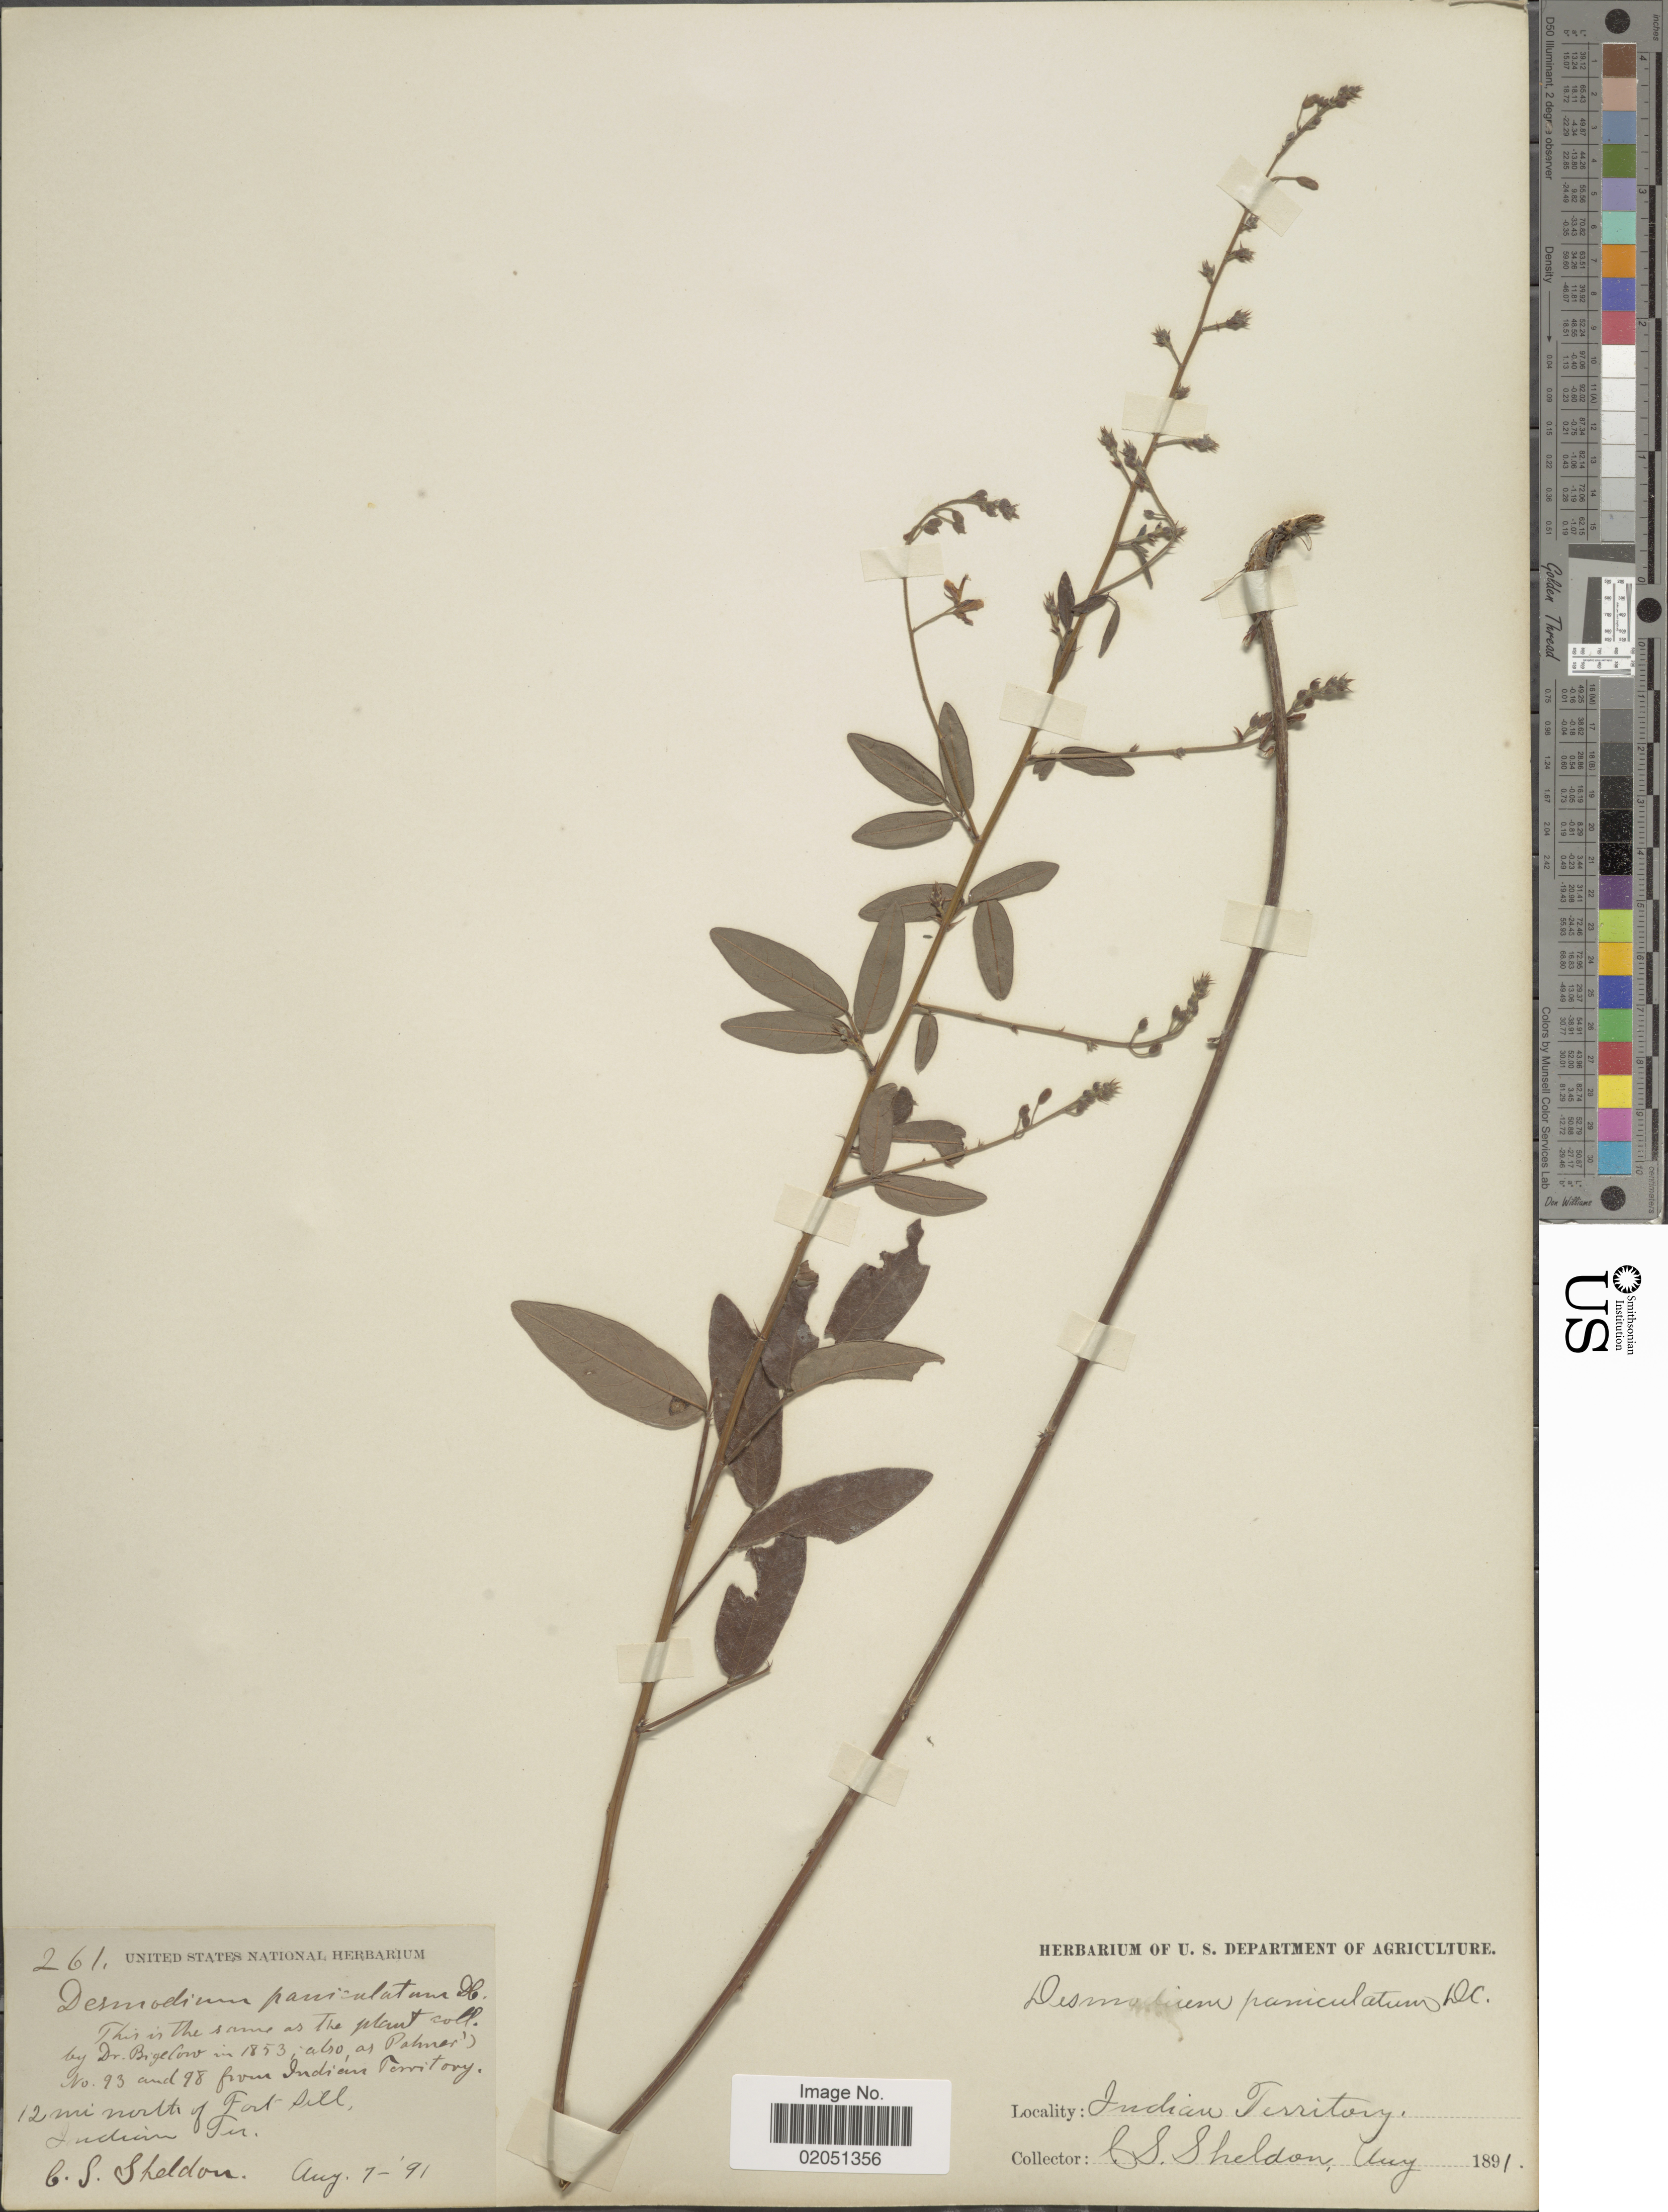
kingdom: Plantae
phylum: Tracheophyta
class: Magnoliopsida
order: Fabales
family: Fabaceae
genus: Desmodium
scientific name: Desmodium paniculatum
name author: (L.) DC.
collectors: C. S. Sheldon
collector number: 261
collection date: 1891-08-07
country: United States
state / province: Oklahoma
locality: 12 mi north of Fort-Sill, Indian Territory